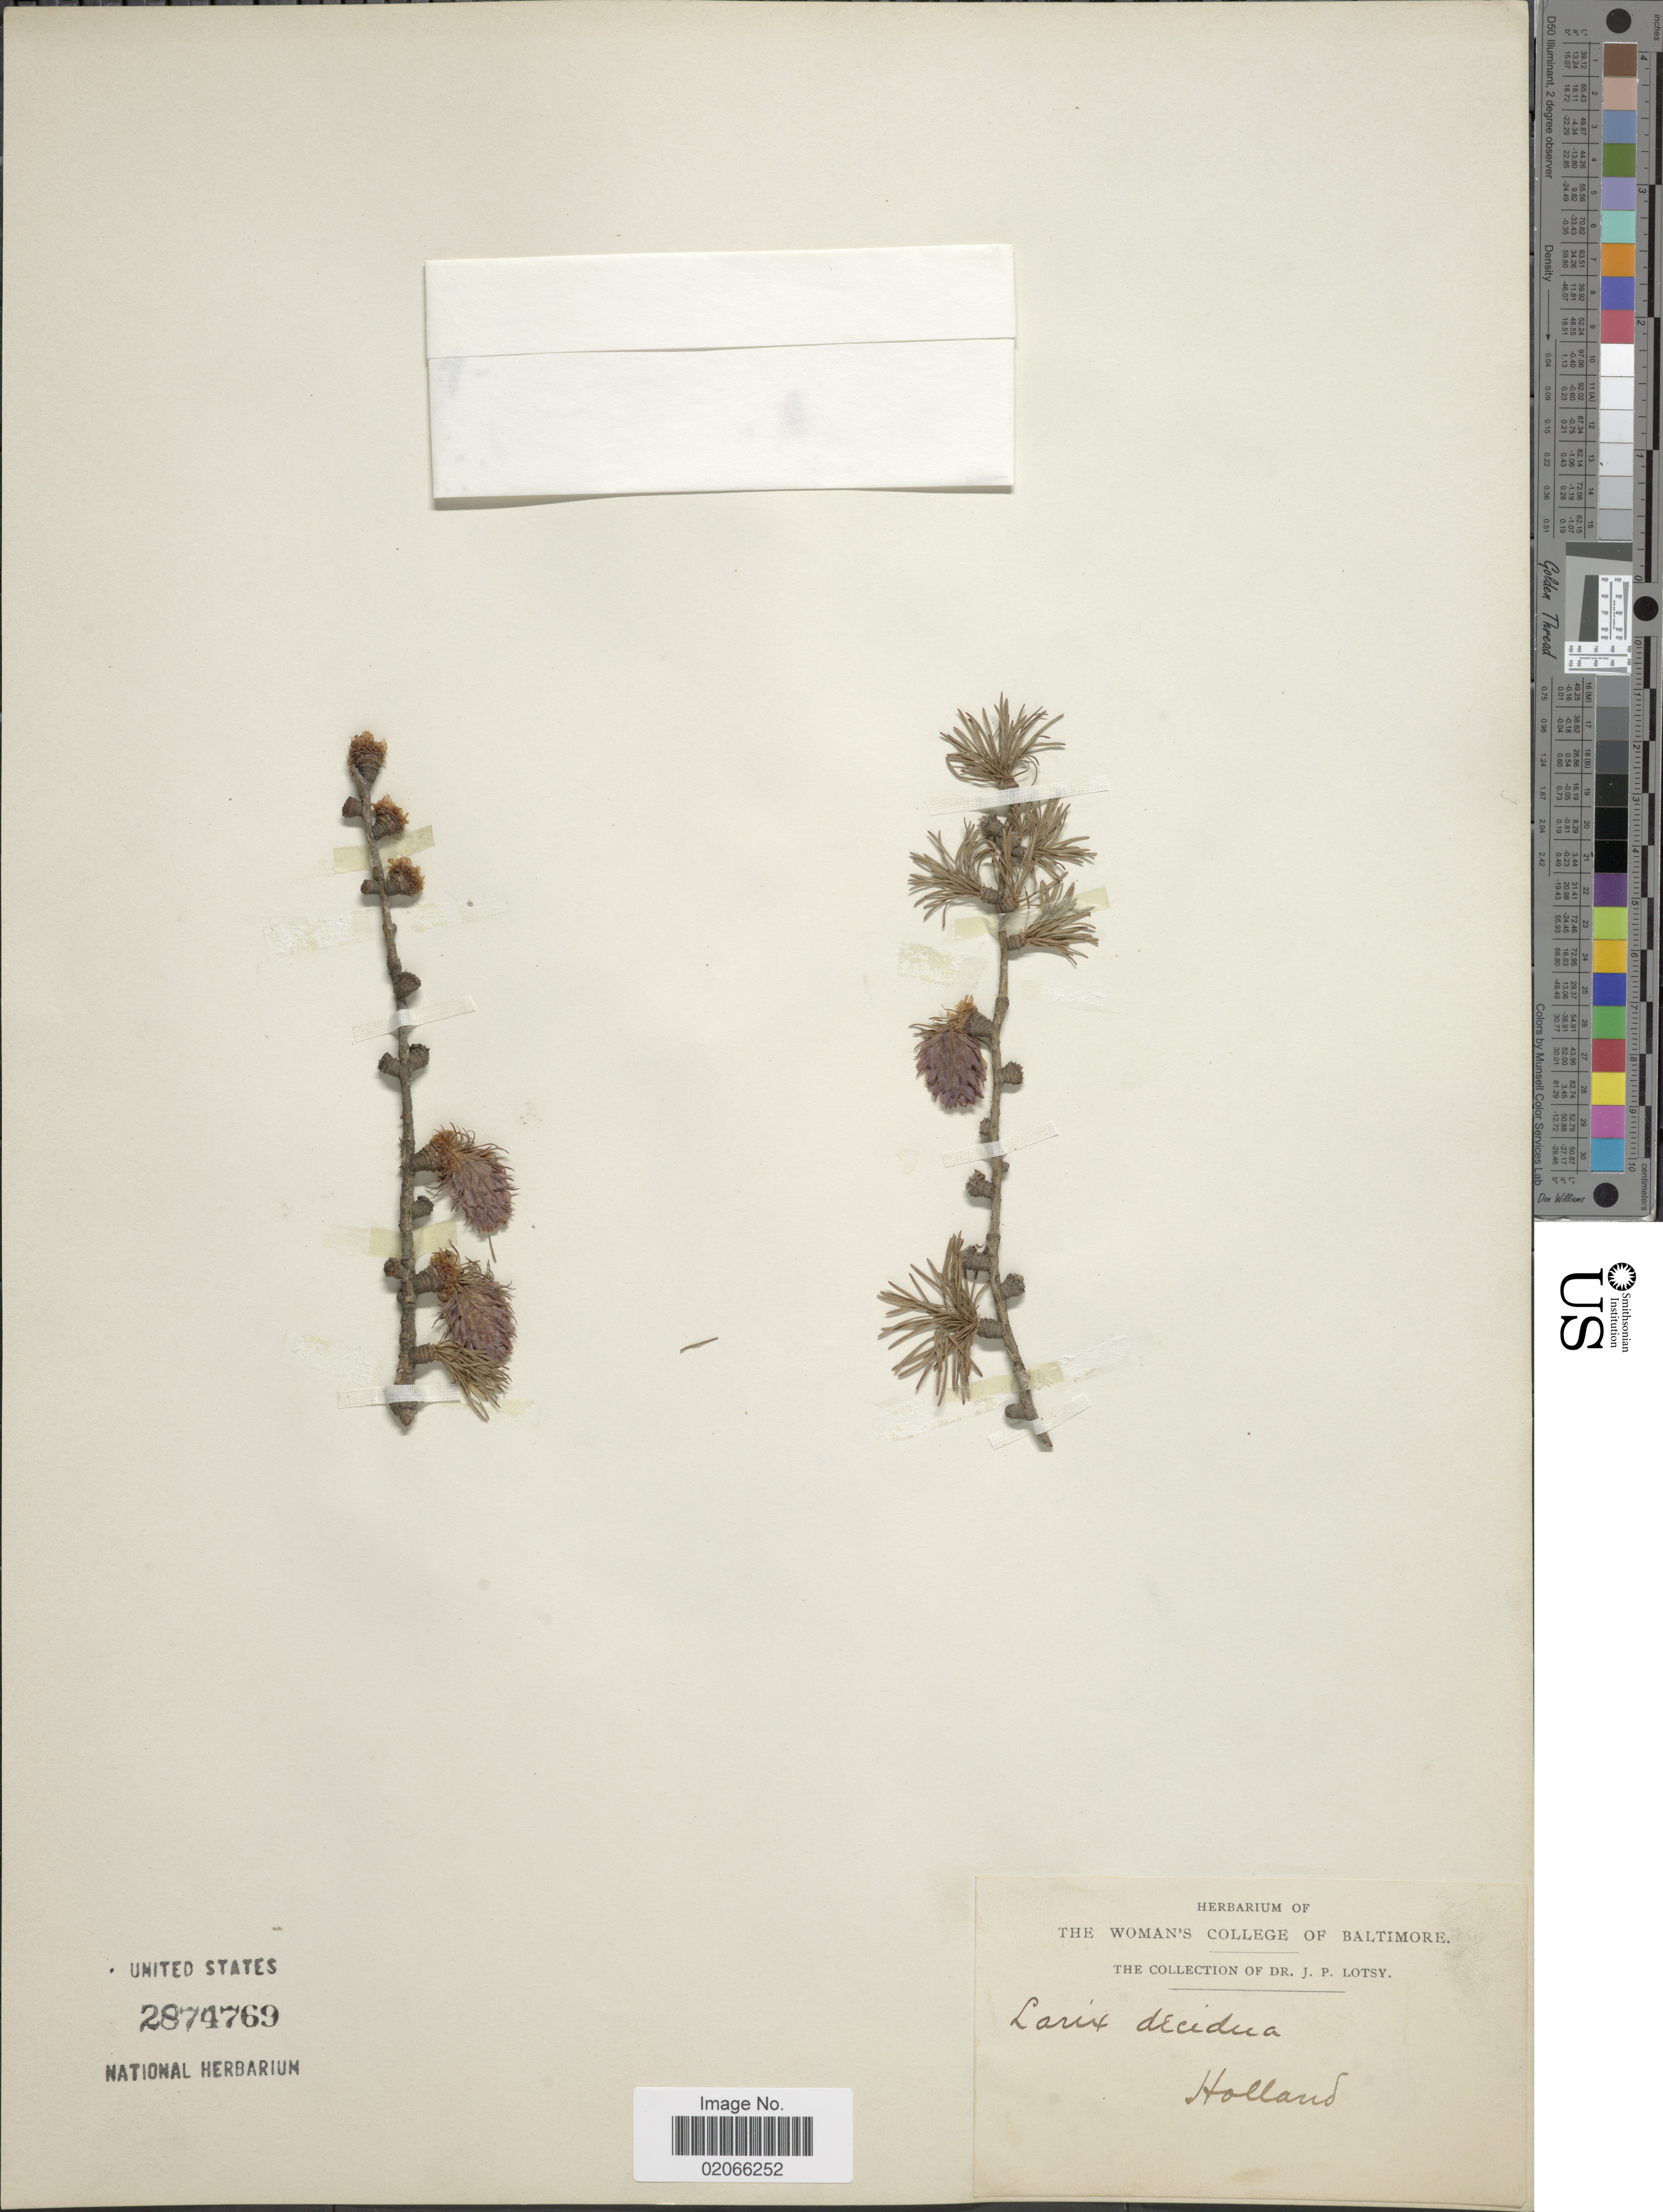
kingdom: Plantae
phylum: Tracheophyta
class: Pinopsida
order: Pinales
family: Pinaceae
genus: Larix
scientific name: Larix decidua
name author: Mill.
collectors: J. Lotsy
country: Netherlands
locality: Holland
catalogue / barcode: US 2874769